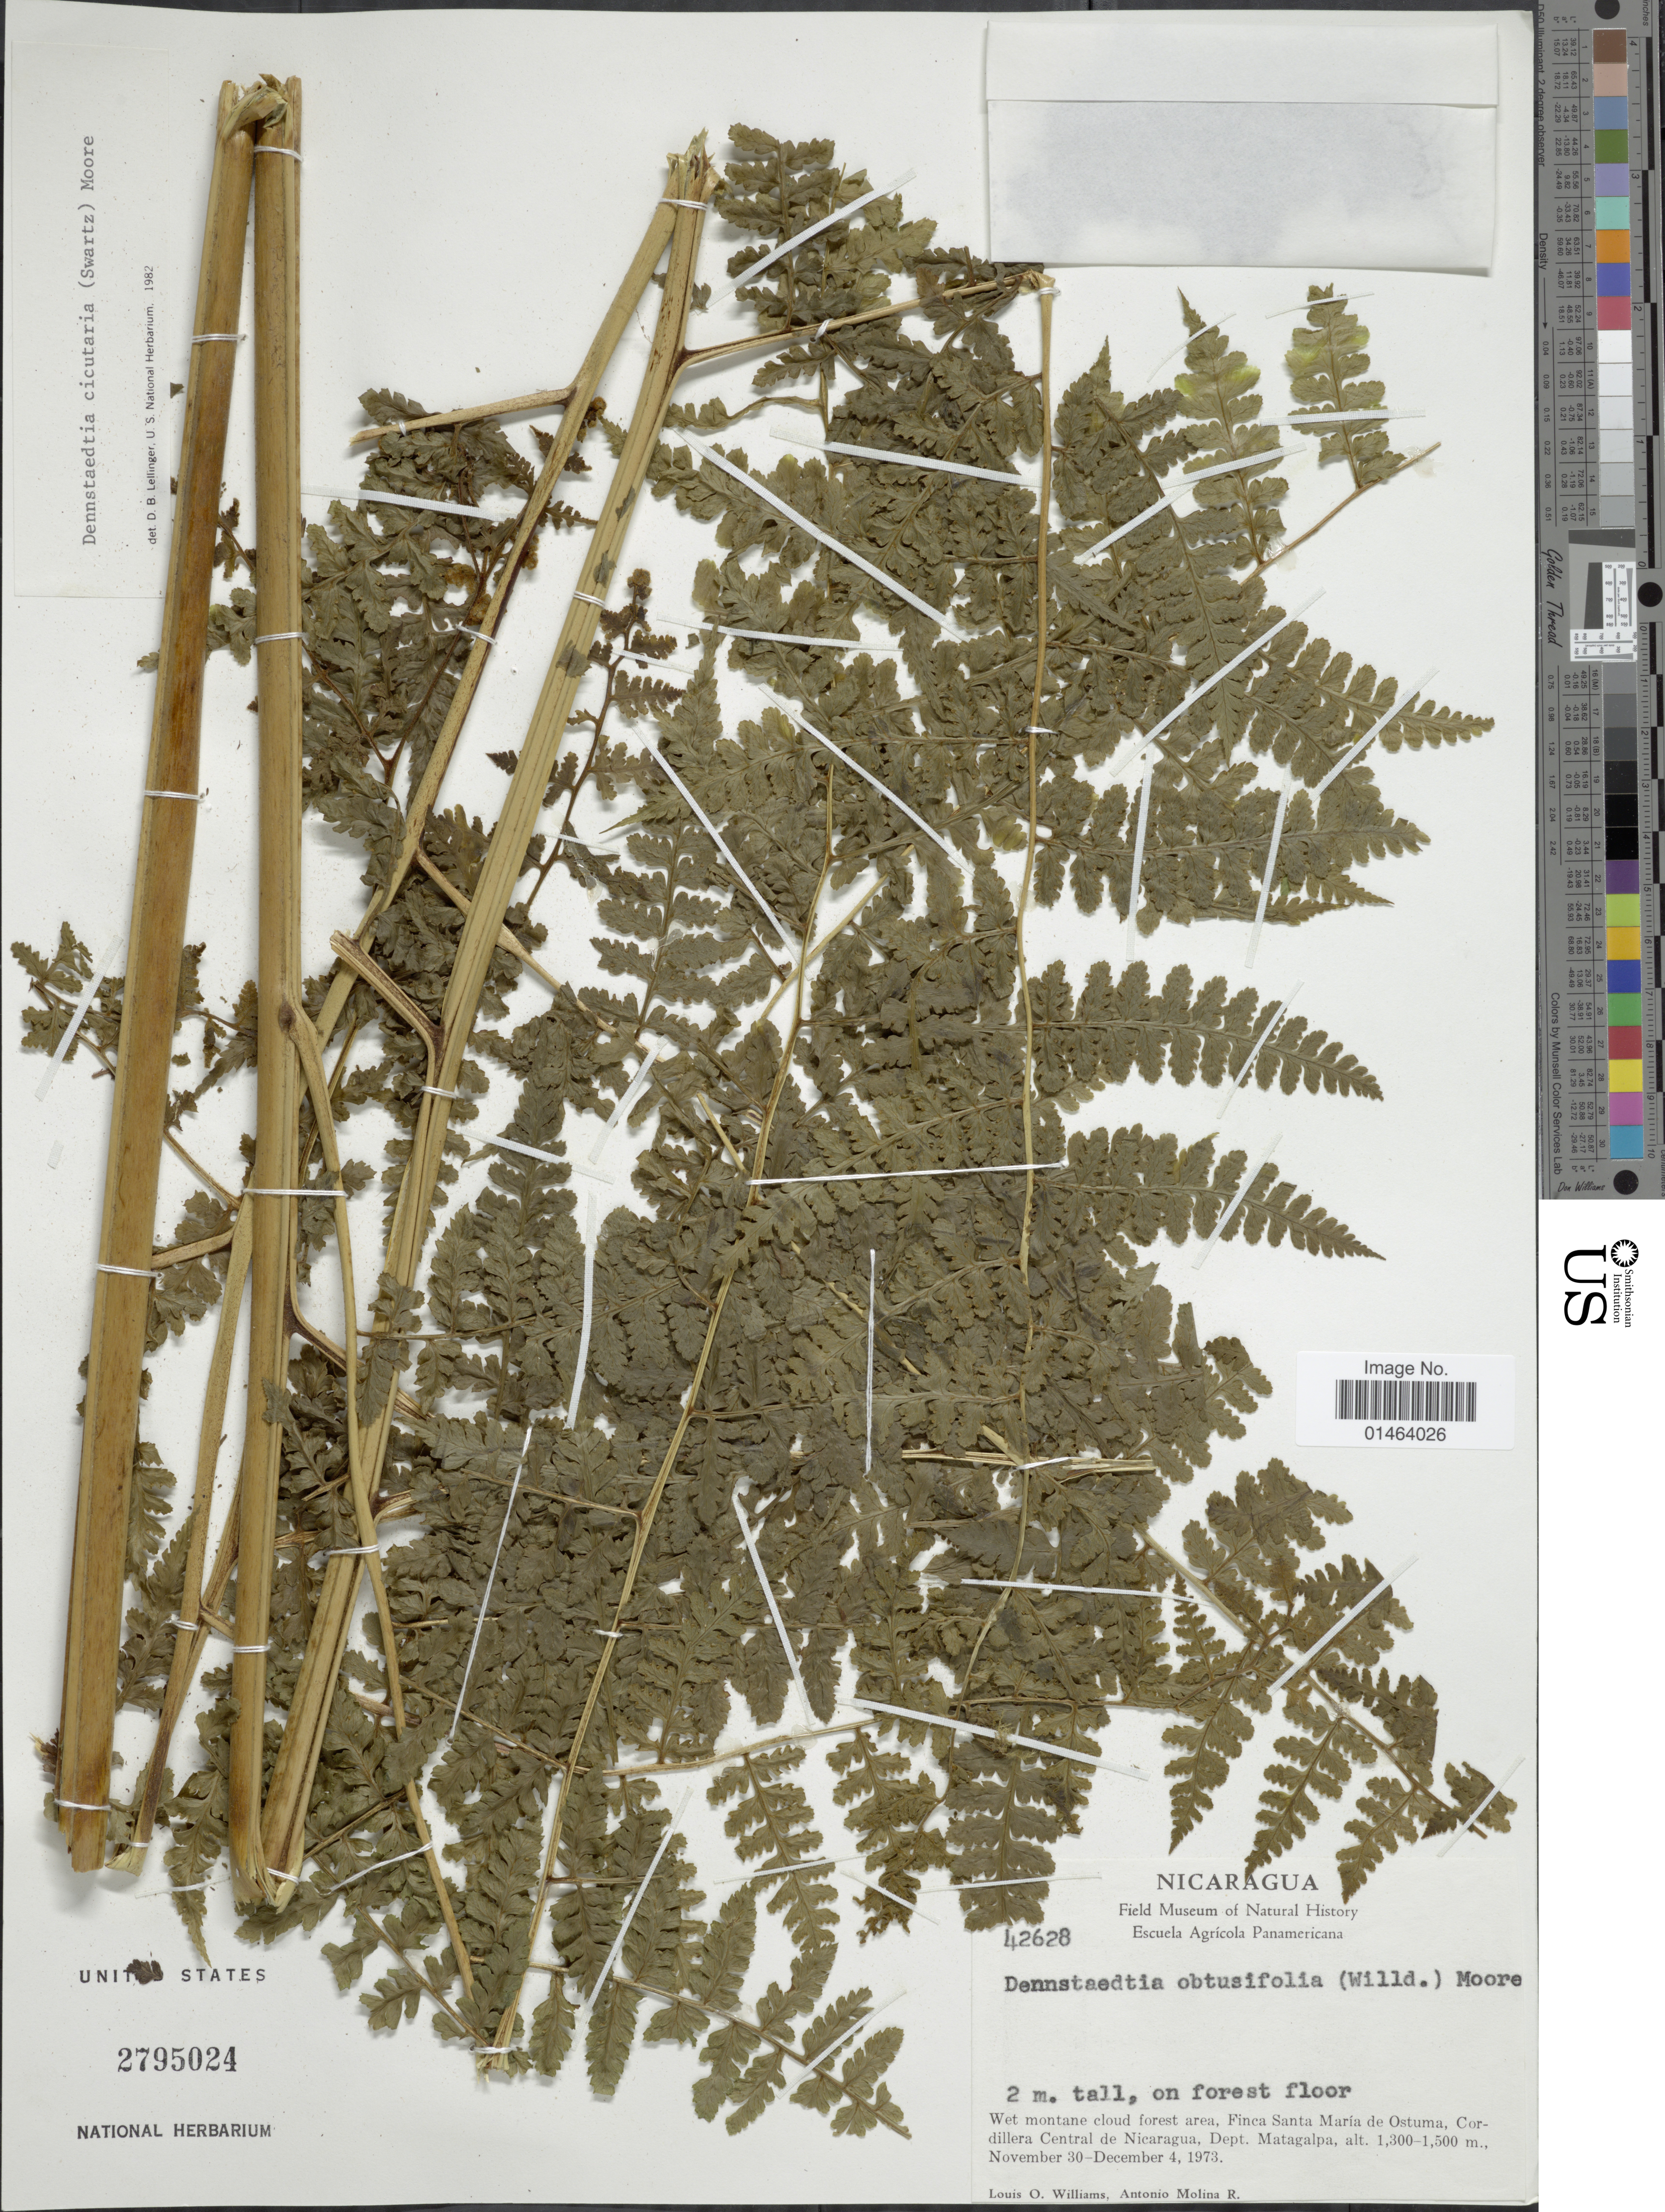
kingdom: Plantae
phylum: Tracheophyta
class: Polypodiopsida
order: Polypodiales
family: Dennstaedtiaceae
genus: Dennstaedtia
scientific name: Dennstaedtia cicutaria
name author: (Sw.) T. Moore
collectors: L. O. Williams & A. Molina R.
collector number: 42628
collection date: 1973-11-30/1973-12-04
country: Nicaragua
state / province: Matagalpa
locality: Nicaragua, wet montane cloud forest area, Finca Santa maria de ostuma, Cordillera Central de Nicaragua, dept. Matagalpa.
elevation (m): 1300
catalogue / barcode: US 2795024